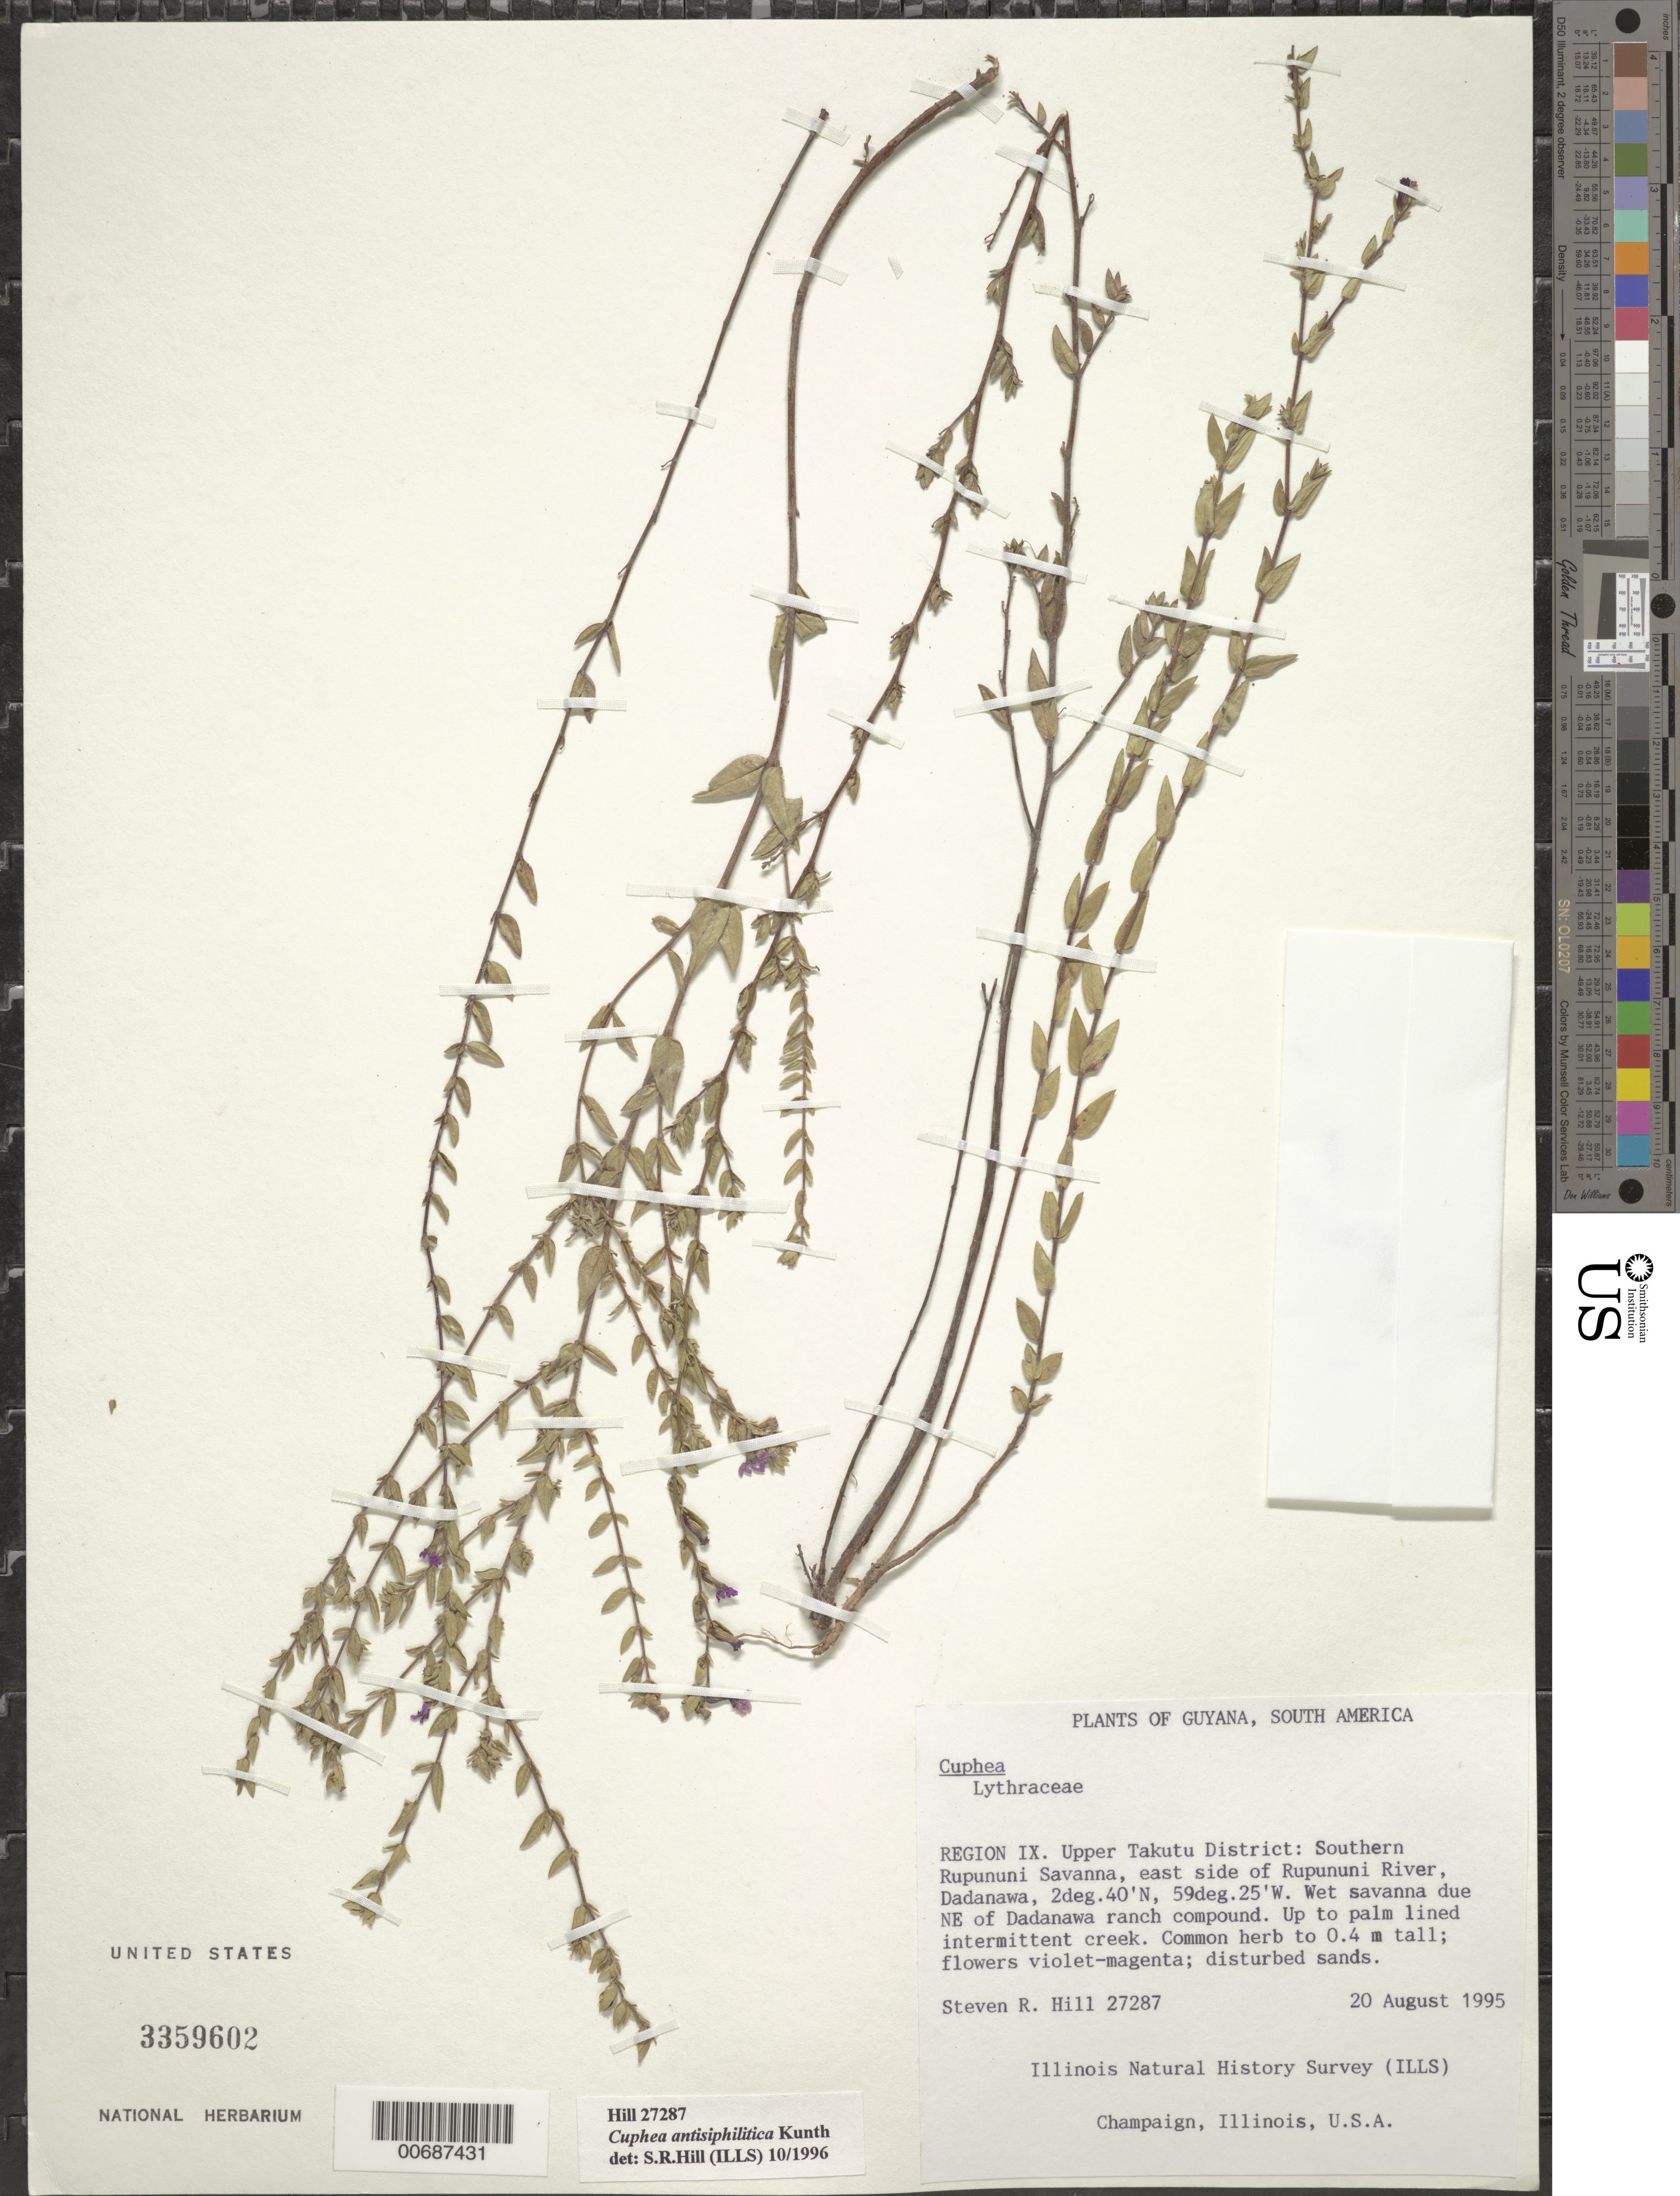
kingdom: Plantae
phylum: Tracheophyta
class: Magnoliopsida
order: Myrtales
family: Lythraceae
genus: Cuphea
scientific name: Cuphea antisyphilitica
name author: Kunth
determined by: Hill, Steven R.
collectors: S. R. Hill, C. N. Horn & J. H. Wiersema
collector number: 27287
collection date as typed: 20-Aug-95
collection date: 1995-08-20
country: Guyana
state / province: U. Takutu-U. Essequibo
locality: Dadanawa, southern Rupununi Savanna, E side of Rupununi R.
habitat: Wet savanna; disturbed sands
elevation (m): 110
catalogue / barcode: US 3359602